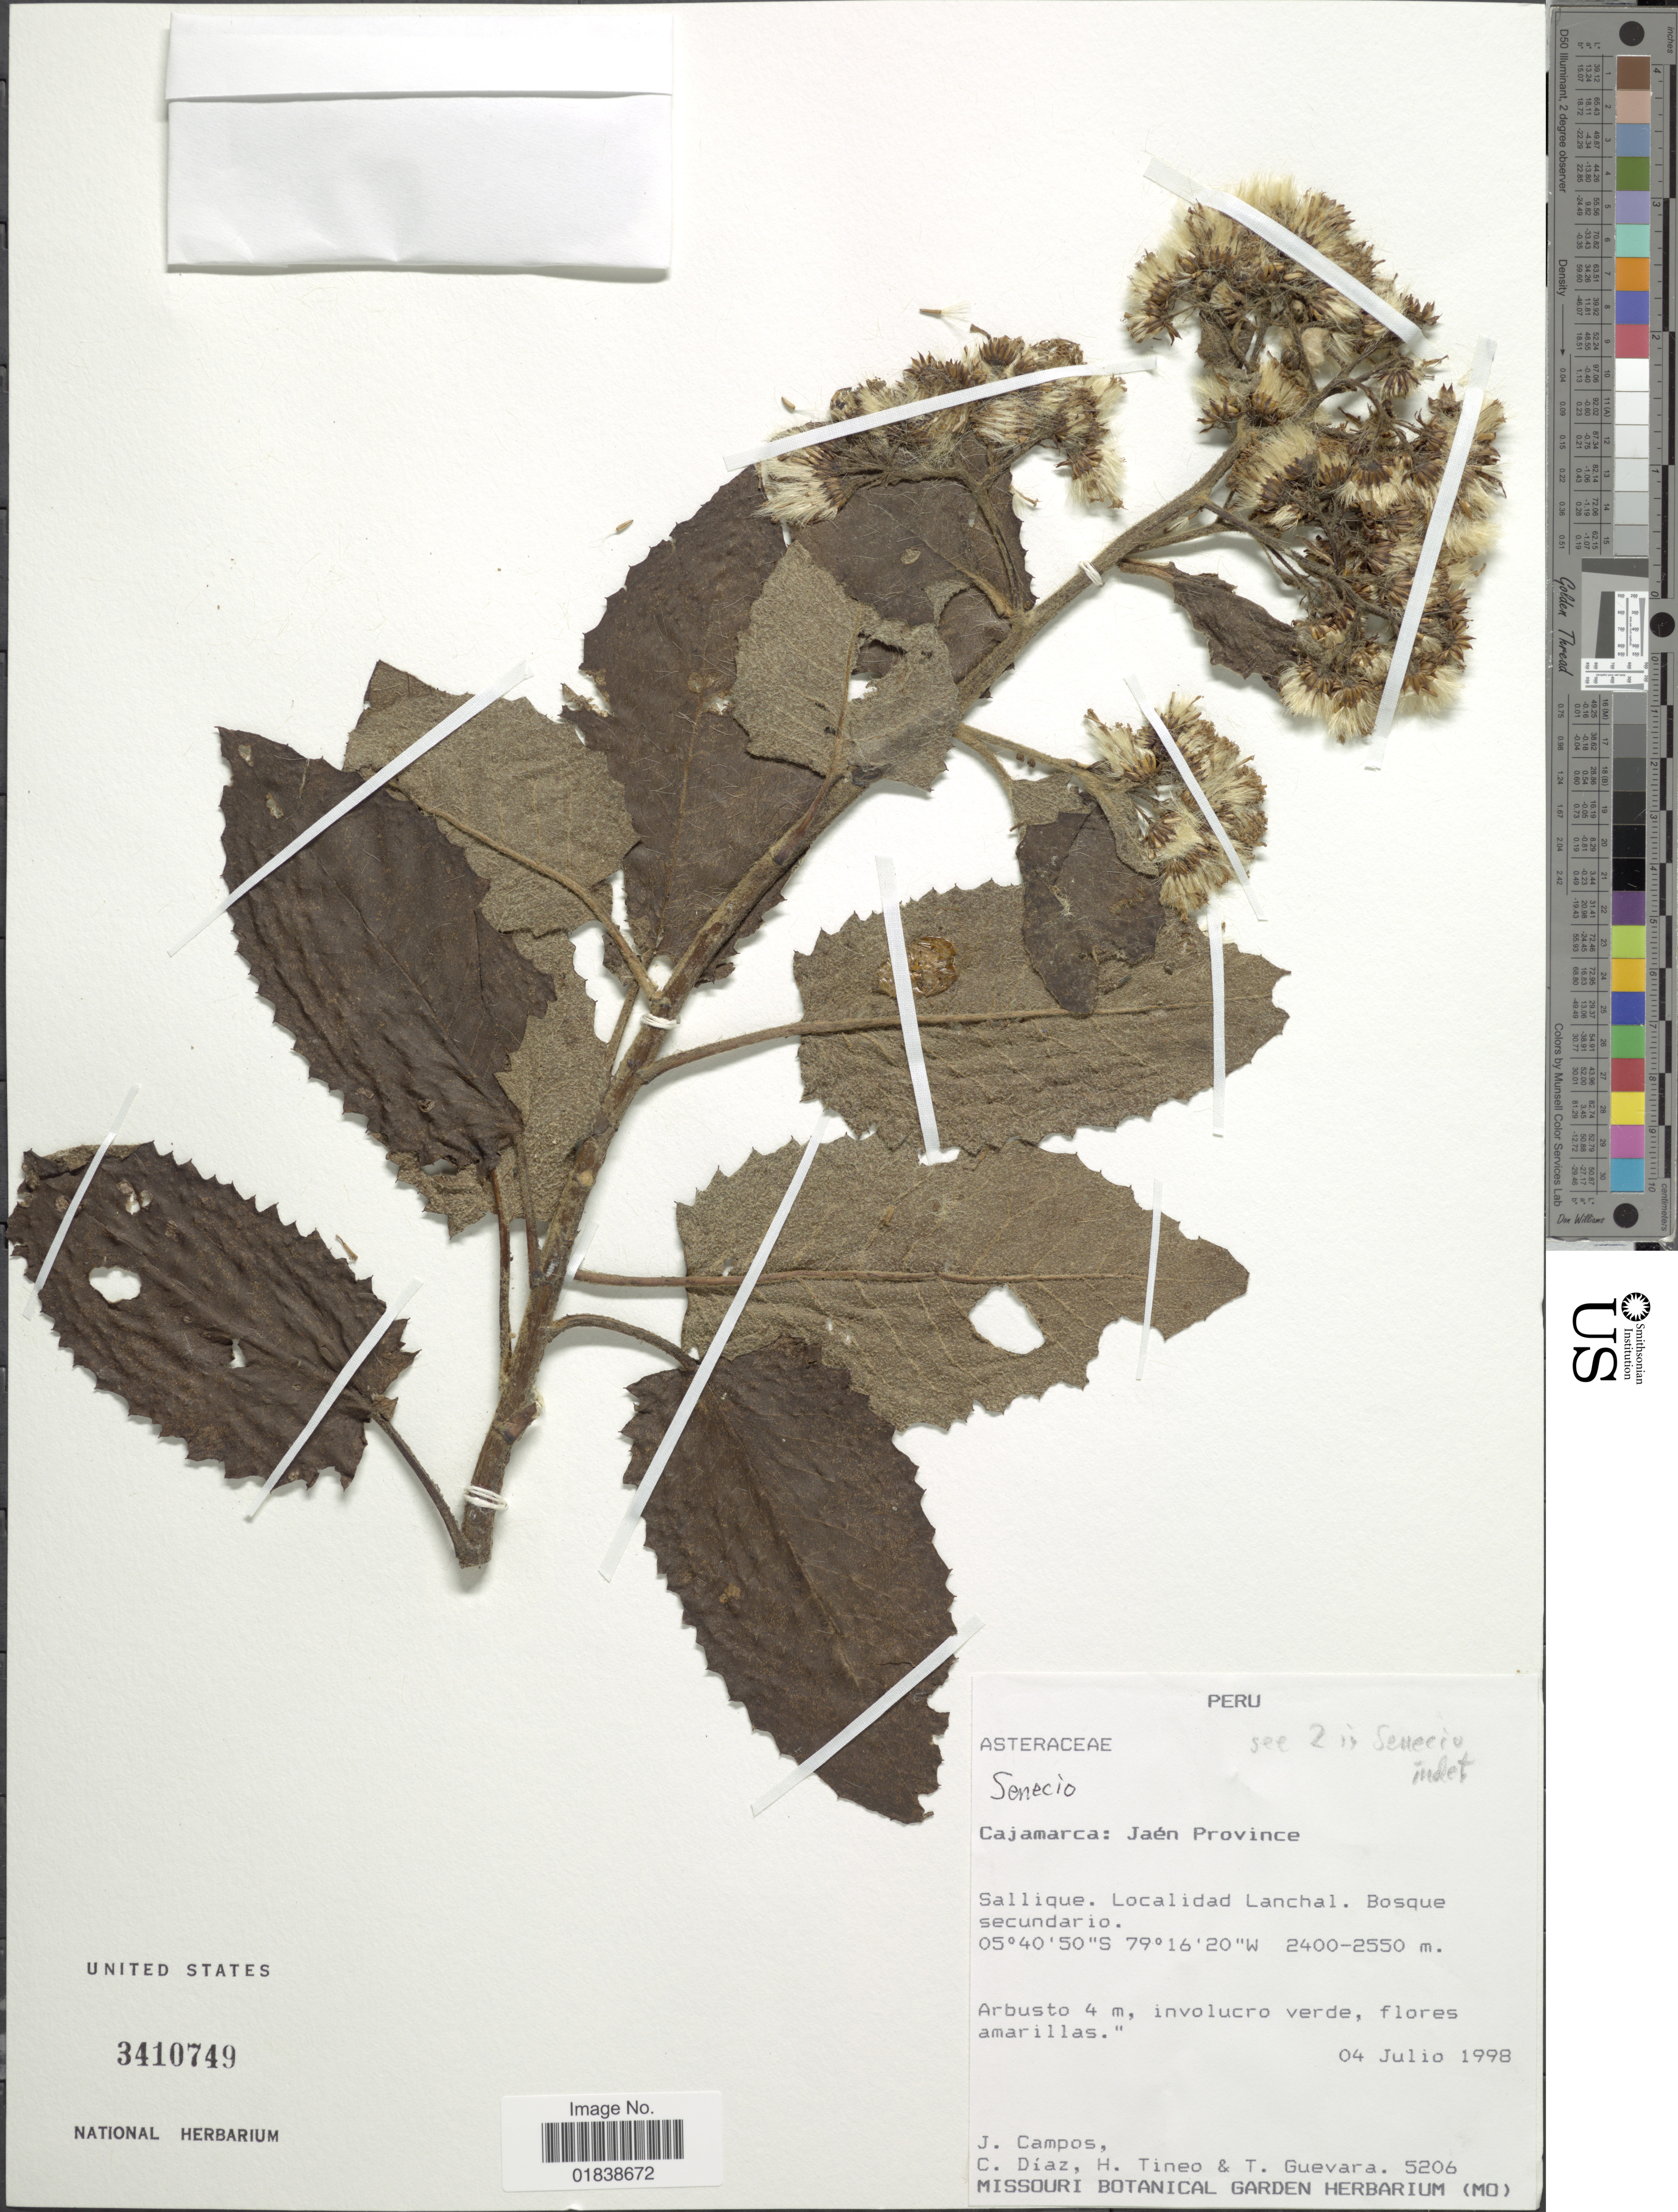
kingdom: Plantae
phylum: Tracheophyta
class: Magnoliopsida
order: Asterales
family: Asteraceae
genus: Senecio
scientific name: Senecio sp.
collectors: J. Campos, C. Díaz, H. Tineo & T. Guevara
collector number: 5206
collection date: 1998-07-04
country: Peru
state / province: Cajamarca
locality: Jaen Province, Sallique, Localidad Lanchal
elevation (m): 2400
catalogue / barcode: US 3410749